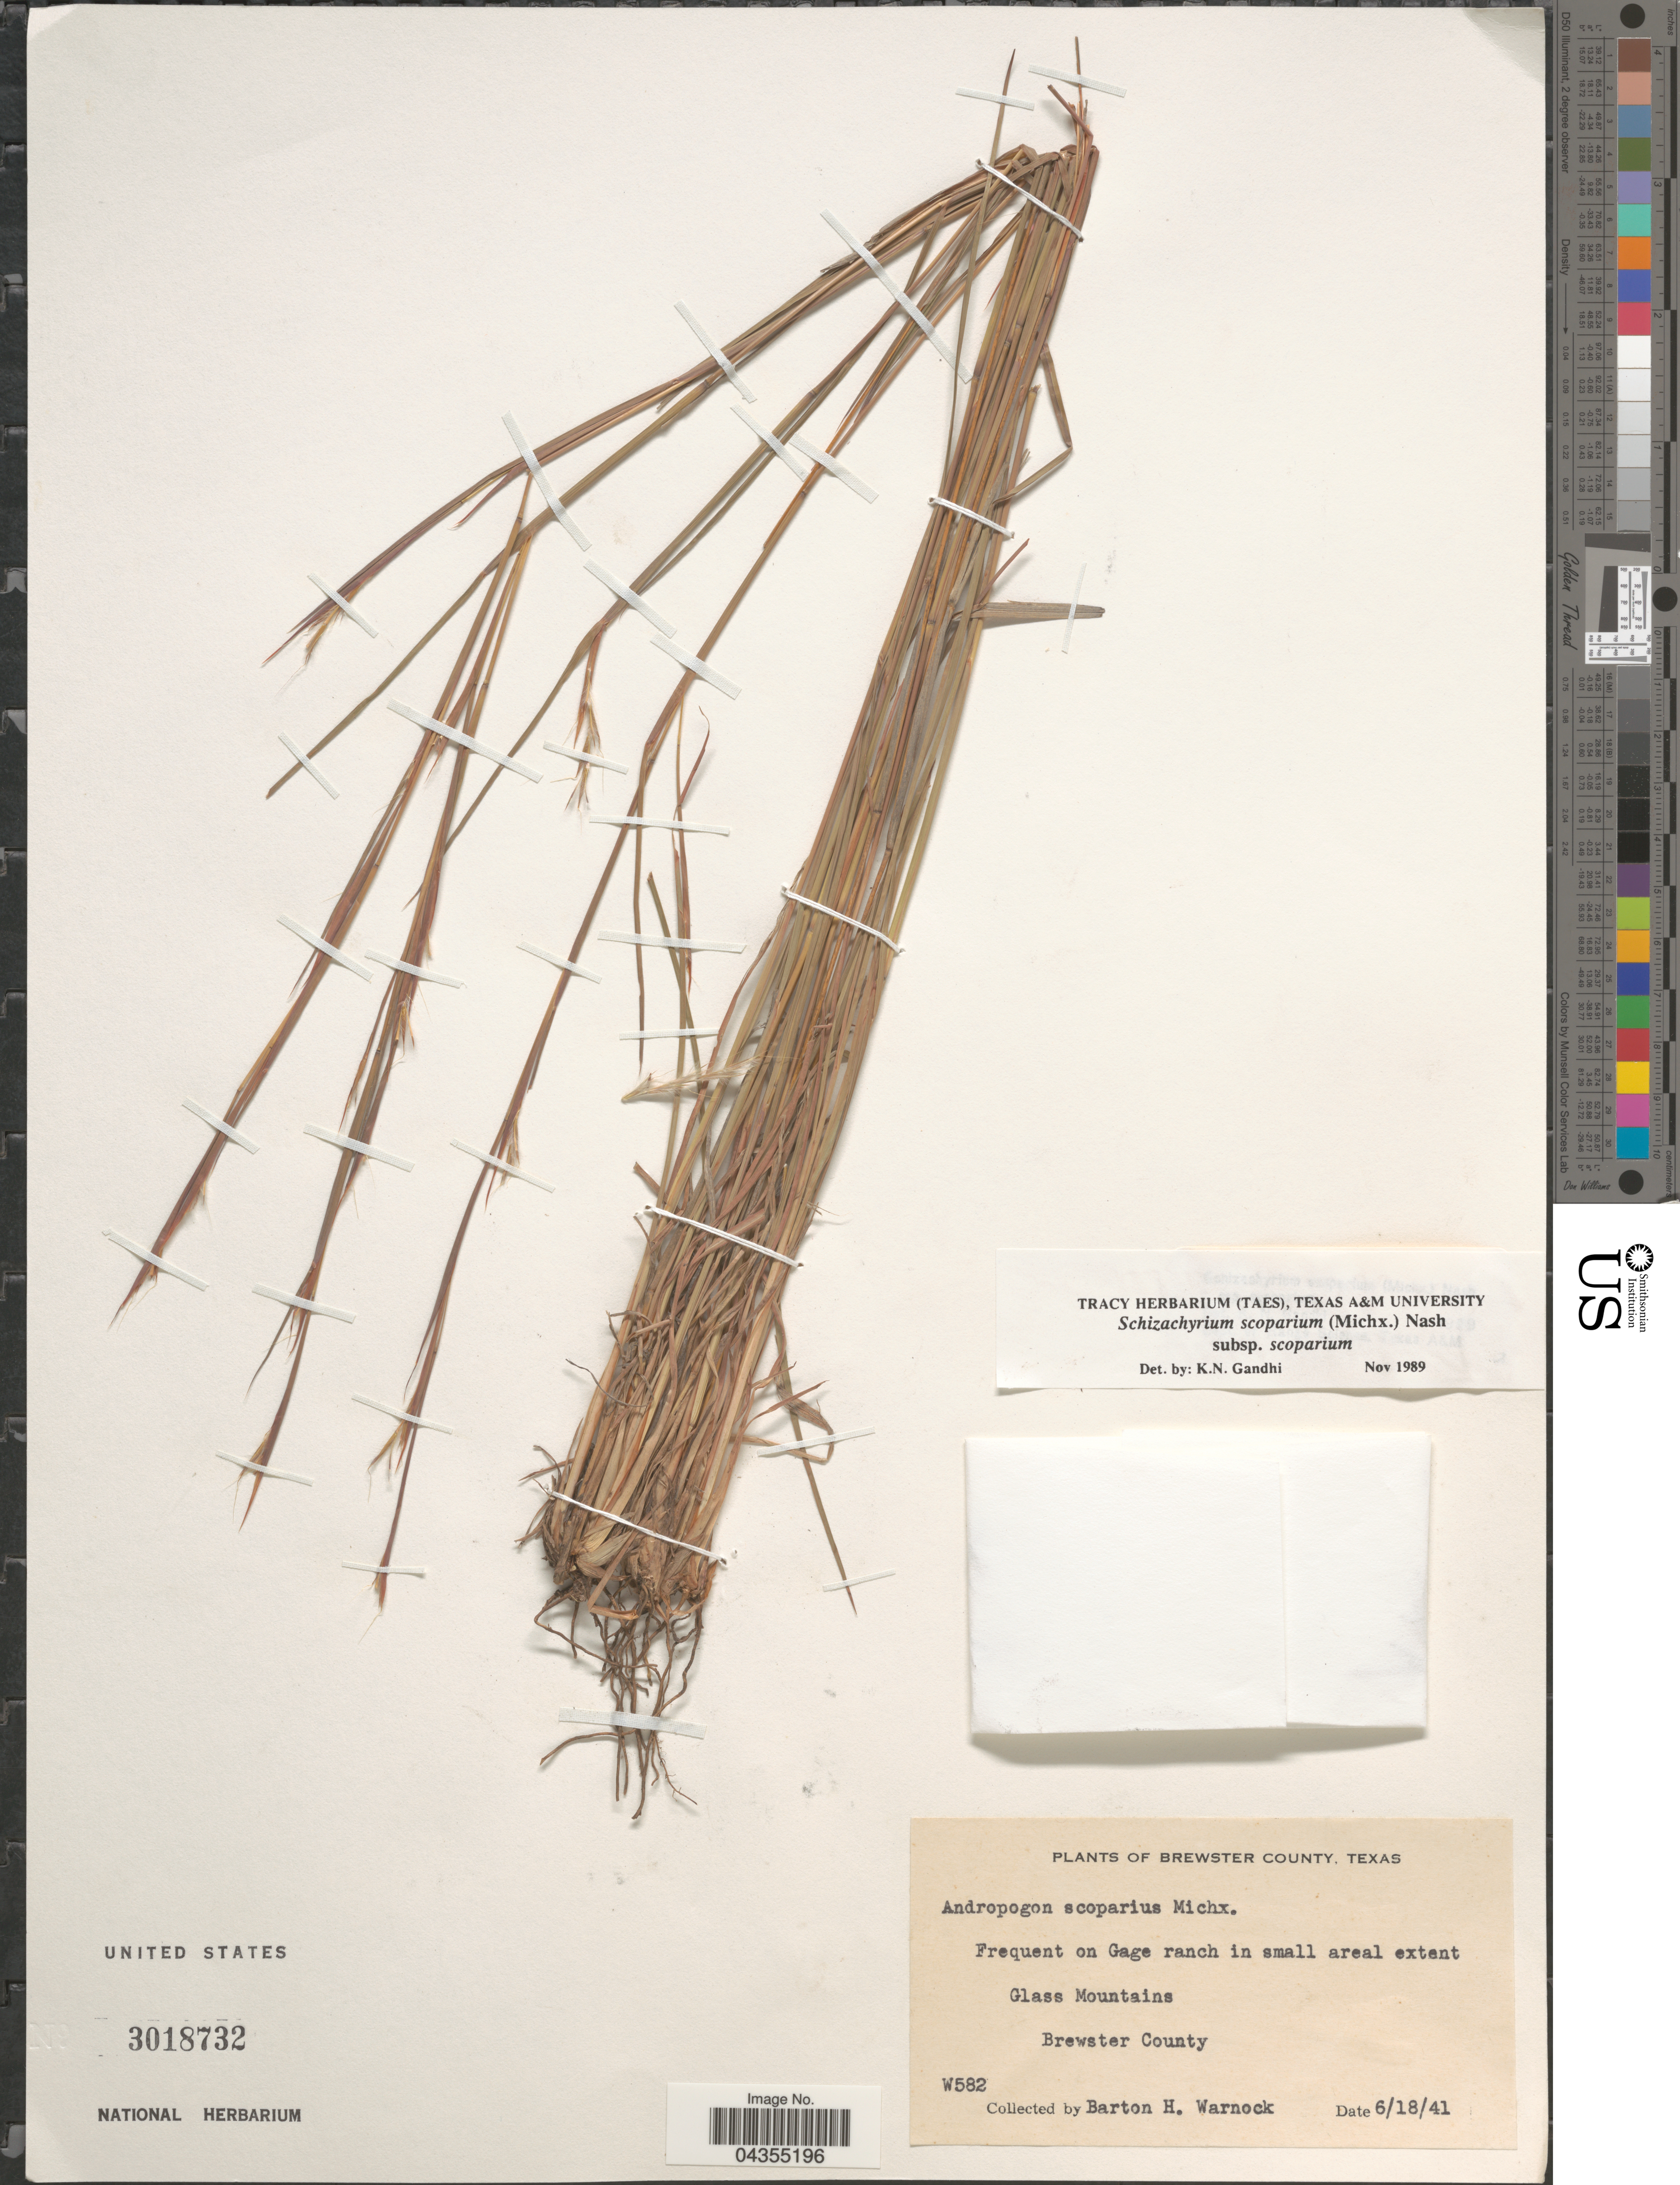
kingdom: Plantae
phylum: Tracheophyta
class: Liliopsida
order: Poales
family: Poaceae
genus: Schizachyrium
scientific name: Schizachyrium scoparium var. scoparium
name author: (Michx.) Nash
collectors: B. H. Warnock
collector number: W582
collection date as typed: Transcribed d/m/y: 18/6/41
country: United States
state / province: Texas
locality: Brewster County. Flass Mountains. Brewster County.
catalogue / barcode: US 3018732